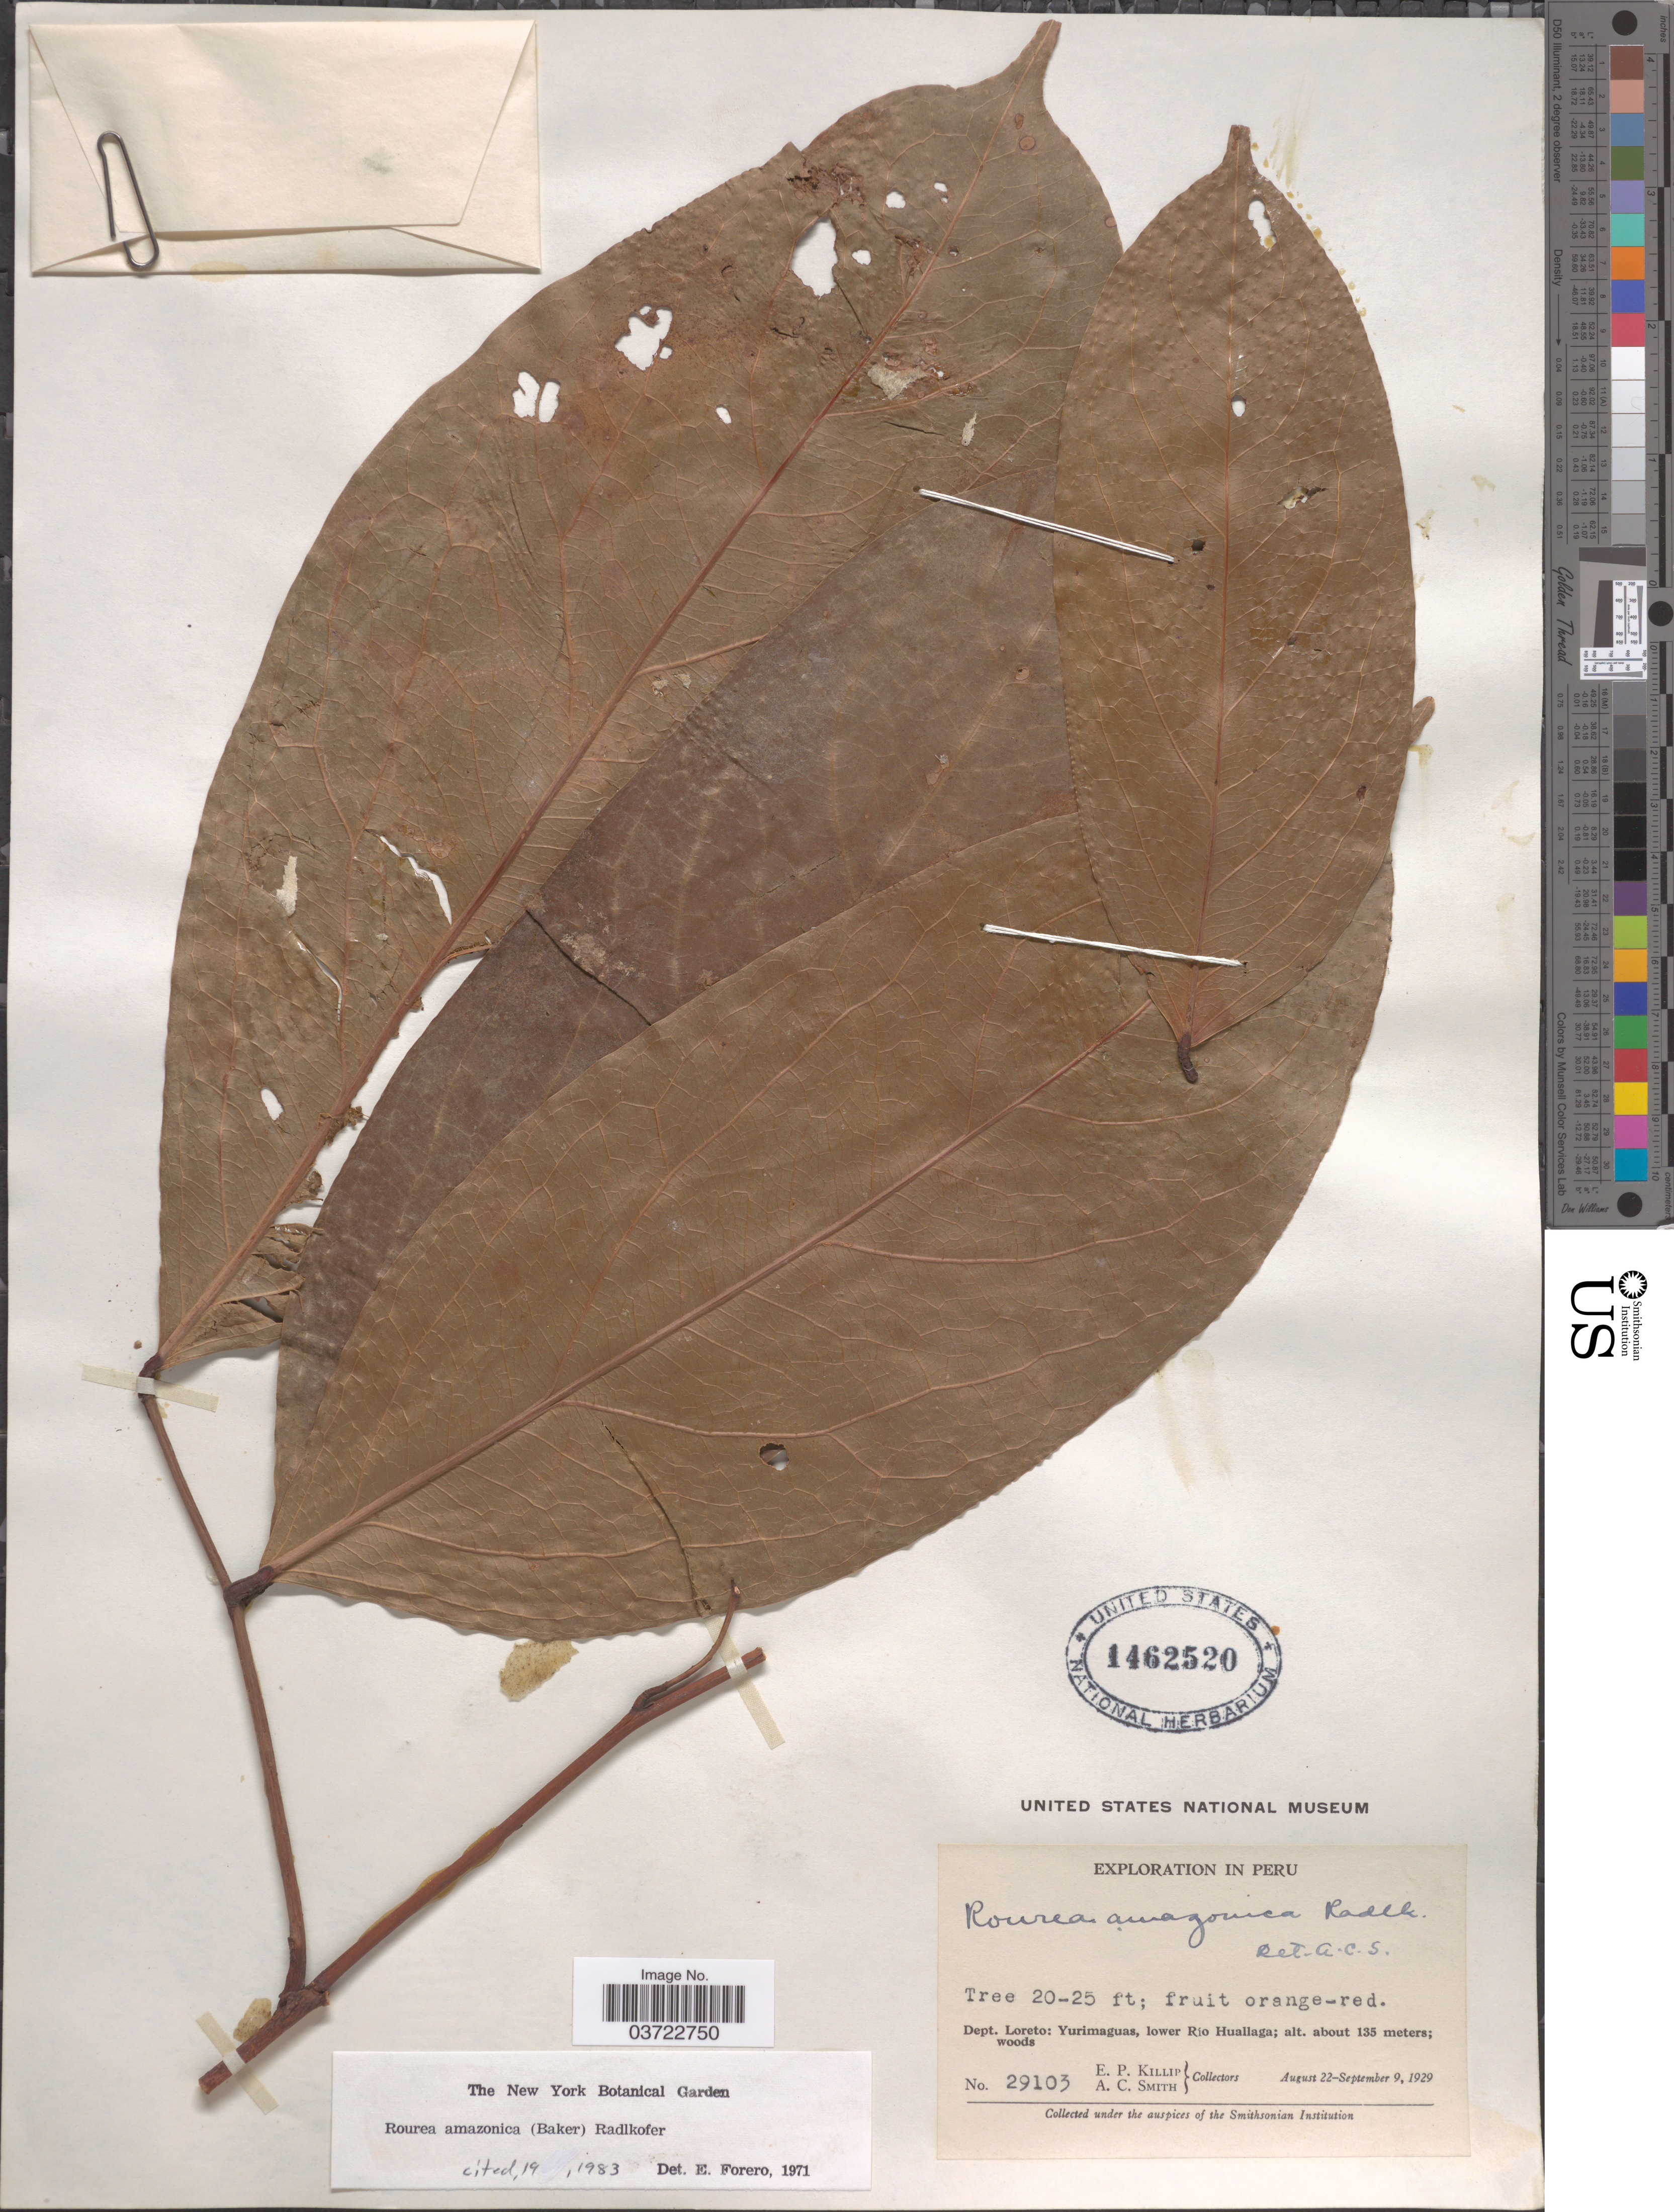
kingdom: Plantae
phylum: Tracheophyta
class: Magnoliopsida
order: Oxalidales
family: Connaraceae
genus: Rourea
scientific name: Rourea amazonica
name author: (Baker) Radlk.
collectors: E. P. Killip & A. C. Smith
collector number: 29103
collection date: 1929-08-22/1929-09-09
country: Peru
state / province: Loreto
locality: Dept. Loreto: Yurimaguas, lower Río Huallaga.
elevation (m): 135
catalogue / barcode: US 1462520